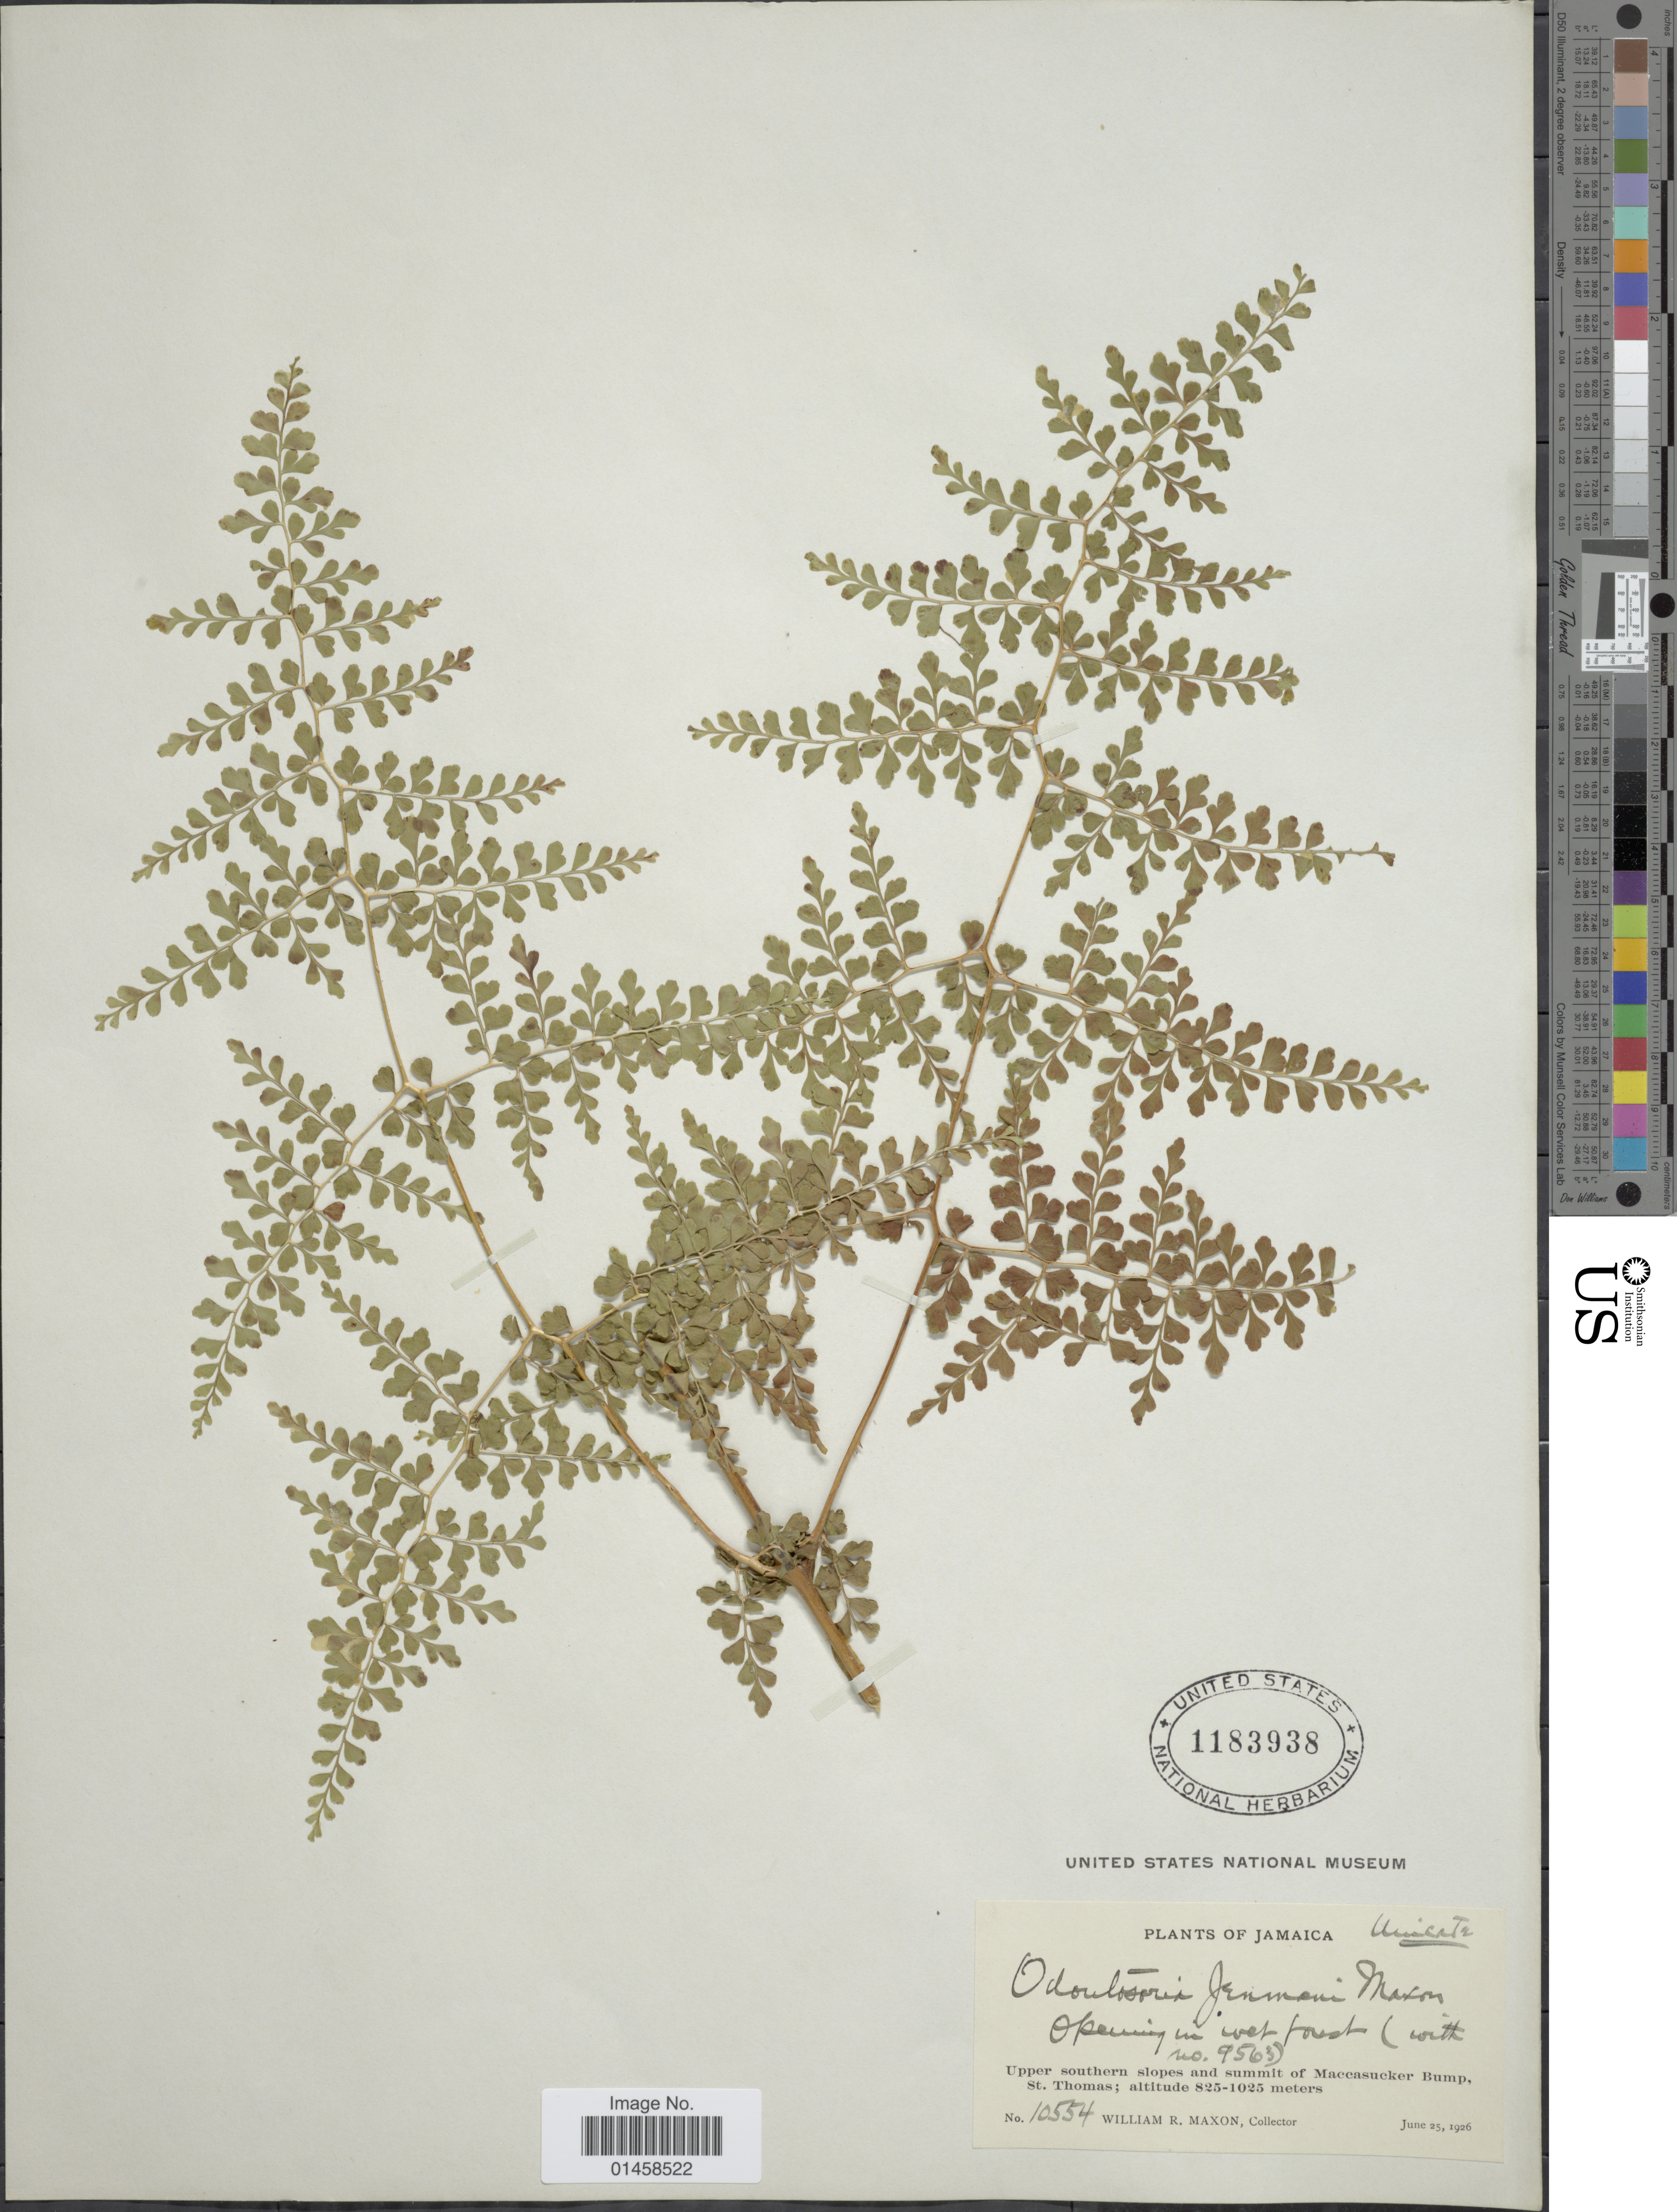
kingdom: Plantae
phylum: Tracheophyta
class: Polypodiopsida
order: Polypodiales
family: Lindsaeaceae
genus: Odontosoria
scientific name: Odontosoria jenmanii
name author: Maxon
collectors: W. R. Maxon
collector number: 10554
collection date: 1926-06-25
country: Jamaica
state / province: Saint Thomas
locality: Upper southern slopes and summit of Maccasucker Bump, St. Thomas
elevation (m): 825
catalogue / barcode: US 1183938